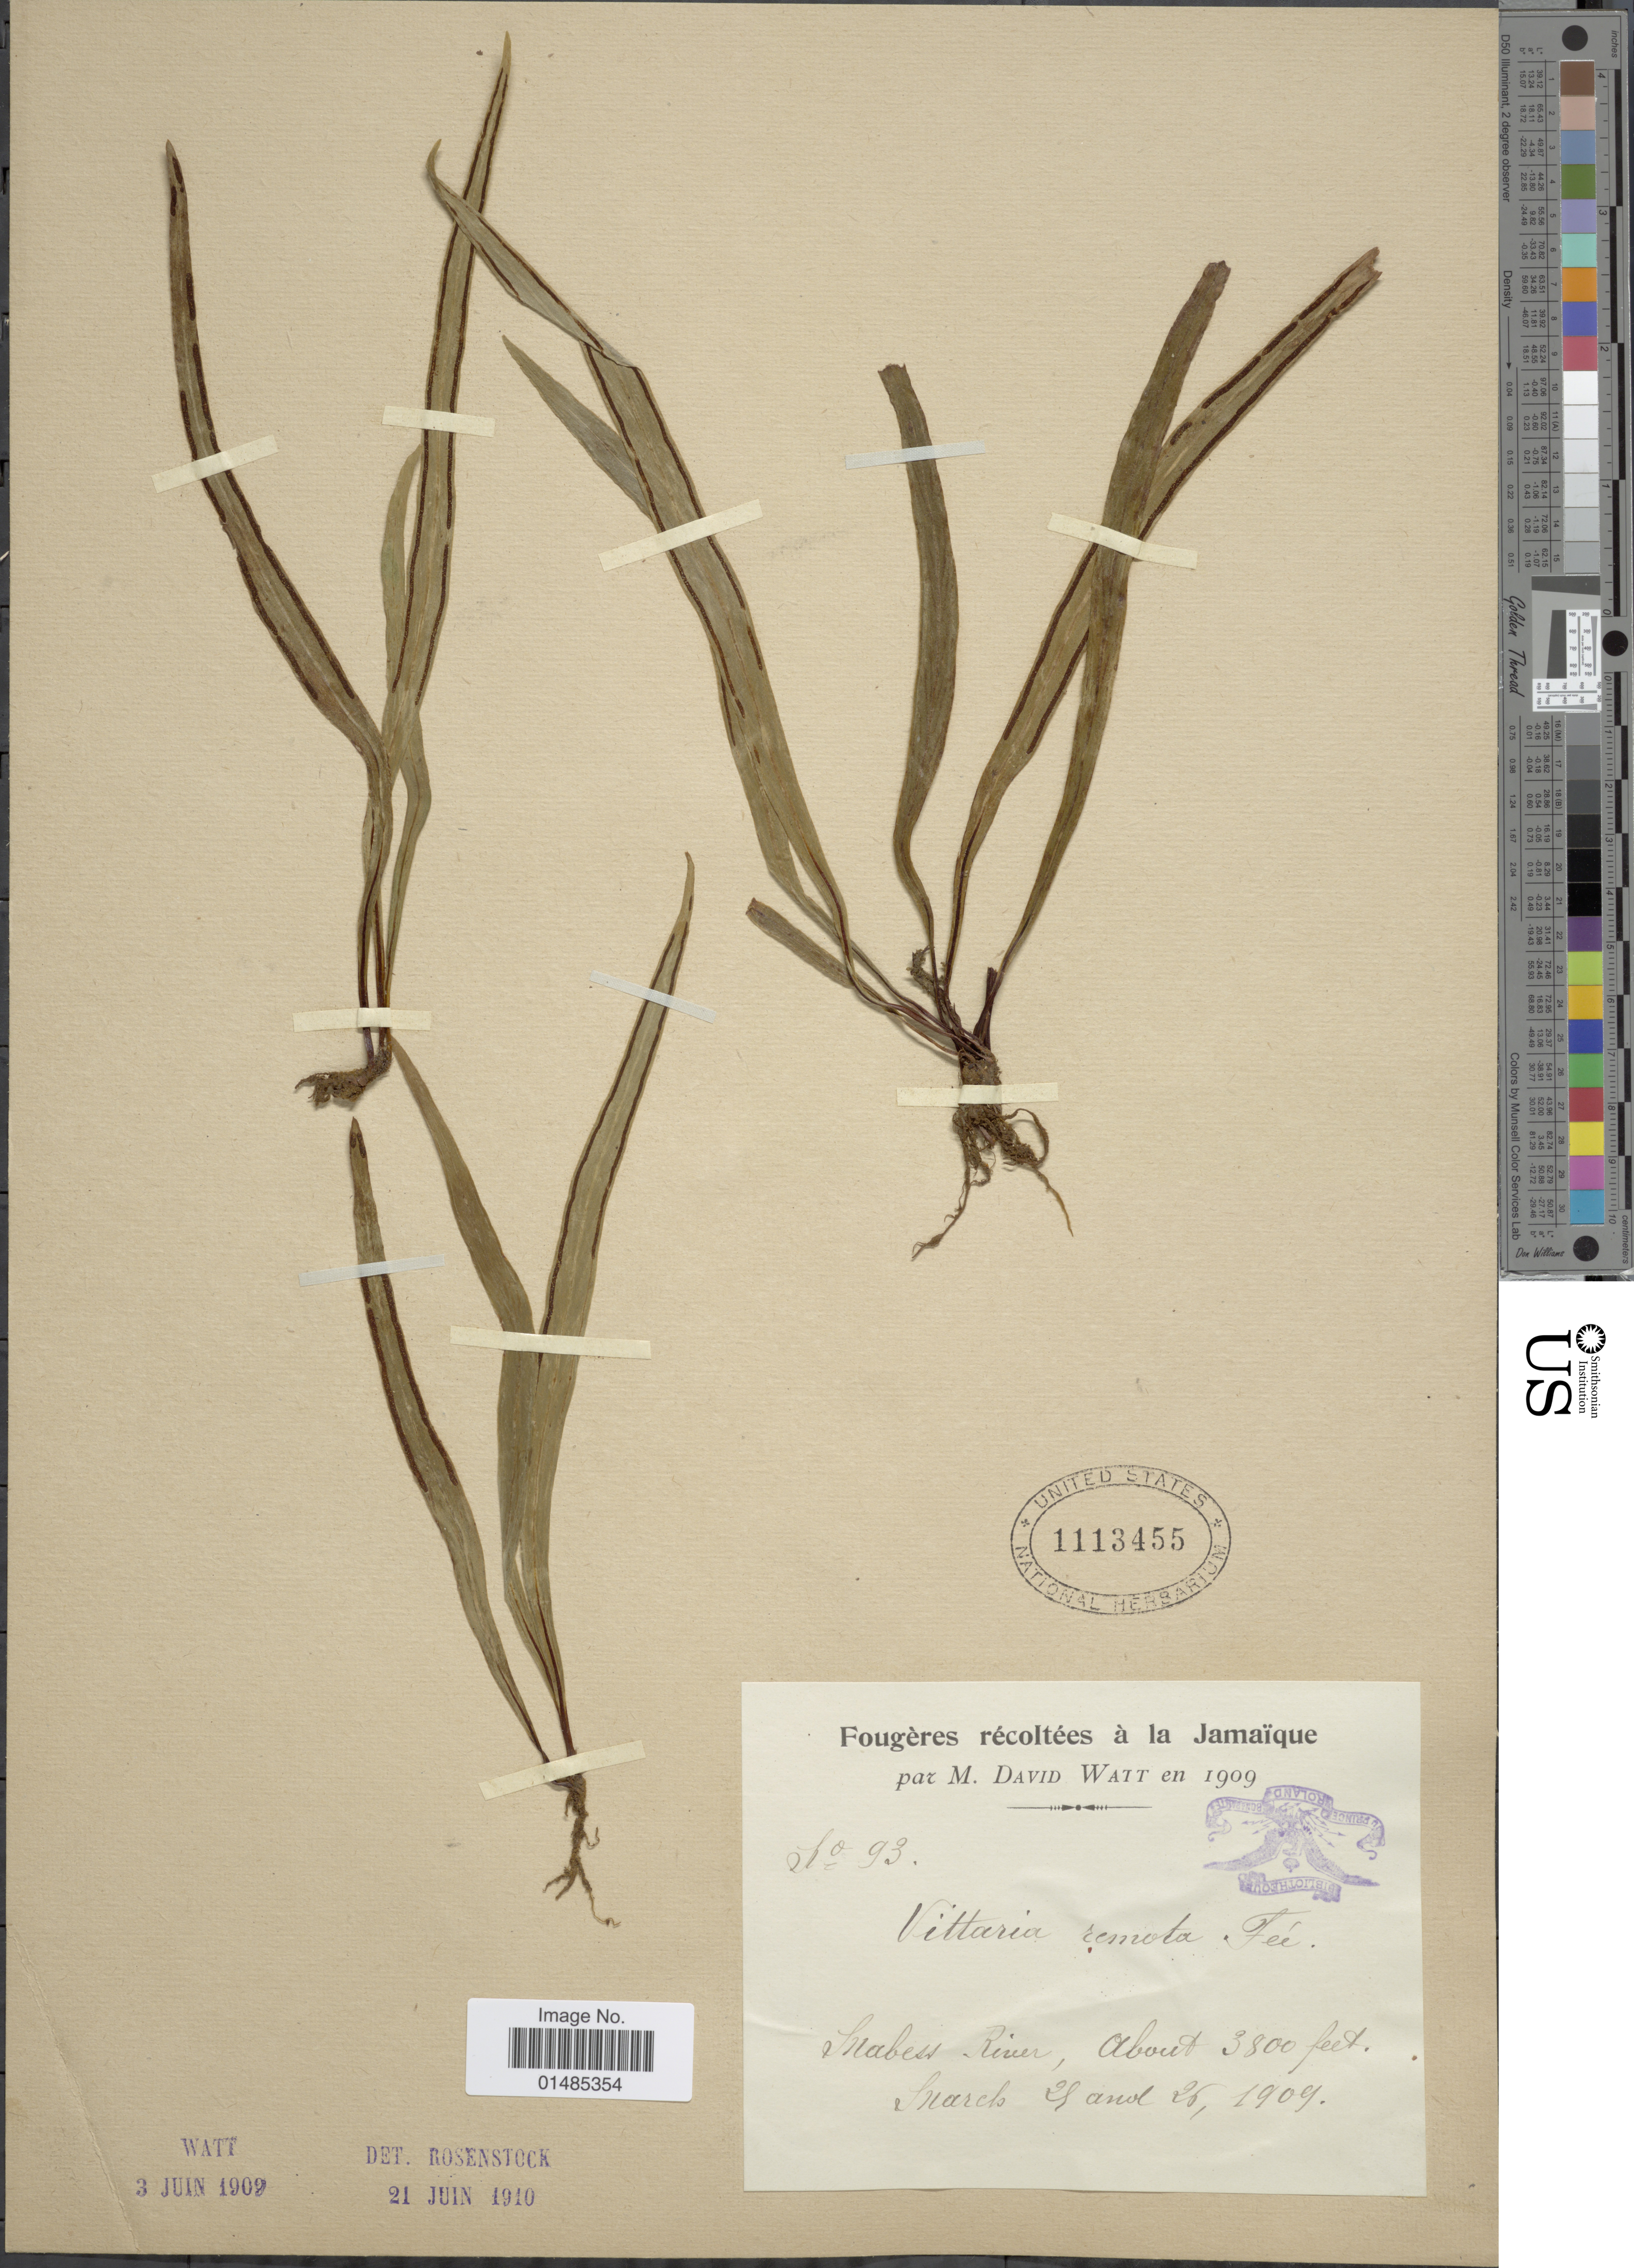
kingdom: Plantae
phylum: Tracheophyta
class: Polypodiopsida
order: Polypodiales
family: Pteridaceae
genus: Radiovittaria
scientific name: Radiovittaria remota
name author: (Fée) E.H. Crane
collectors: D. A. P. Watt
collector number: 93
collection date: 1909-03-25/1909-03-26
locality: Snabess River. [interpreted]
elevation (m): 1158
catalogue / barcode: US 1113455